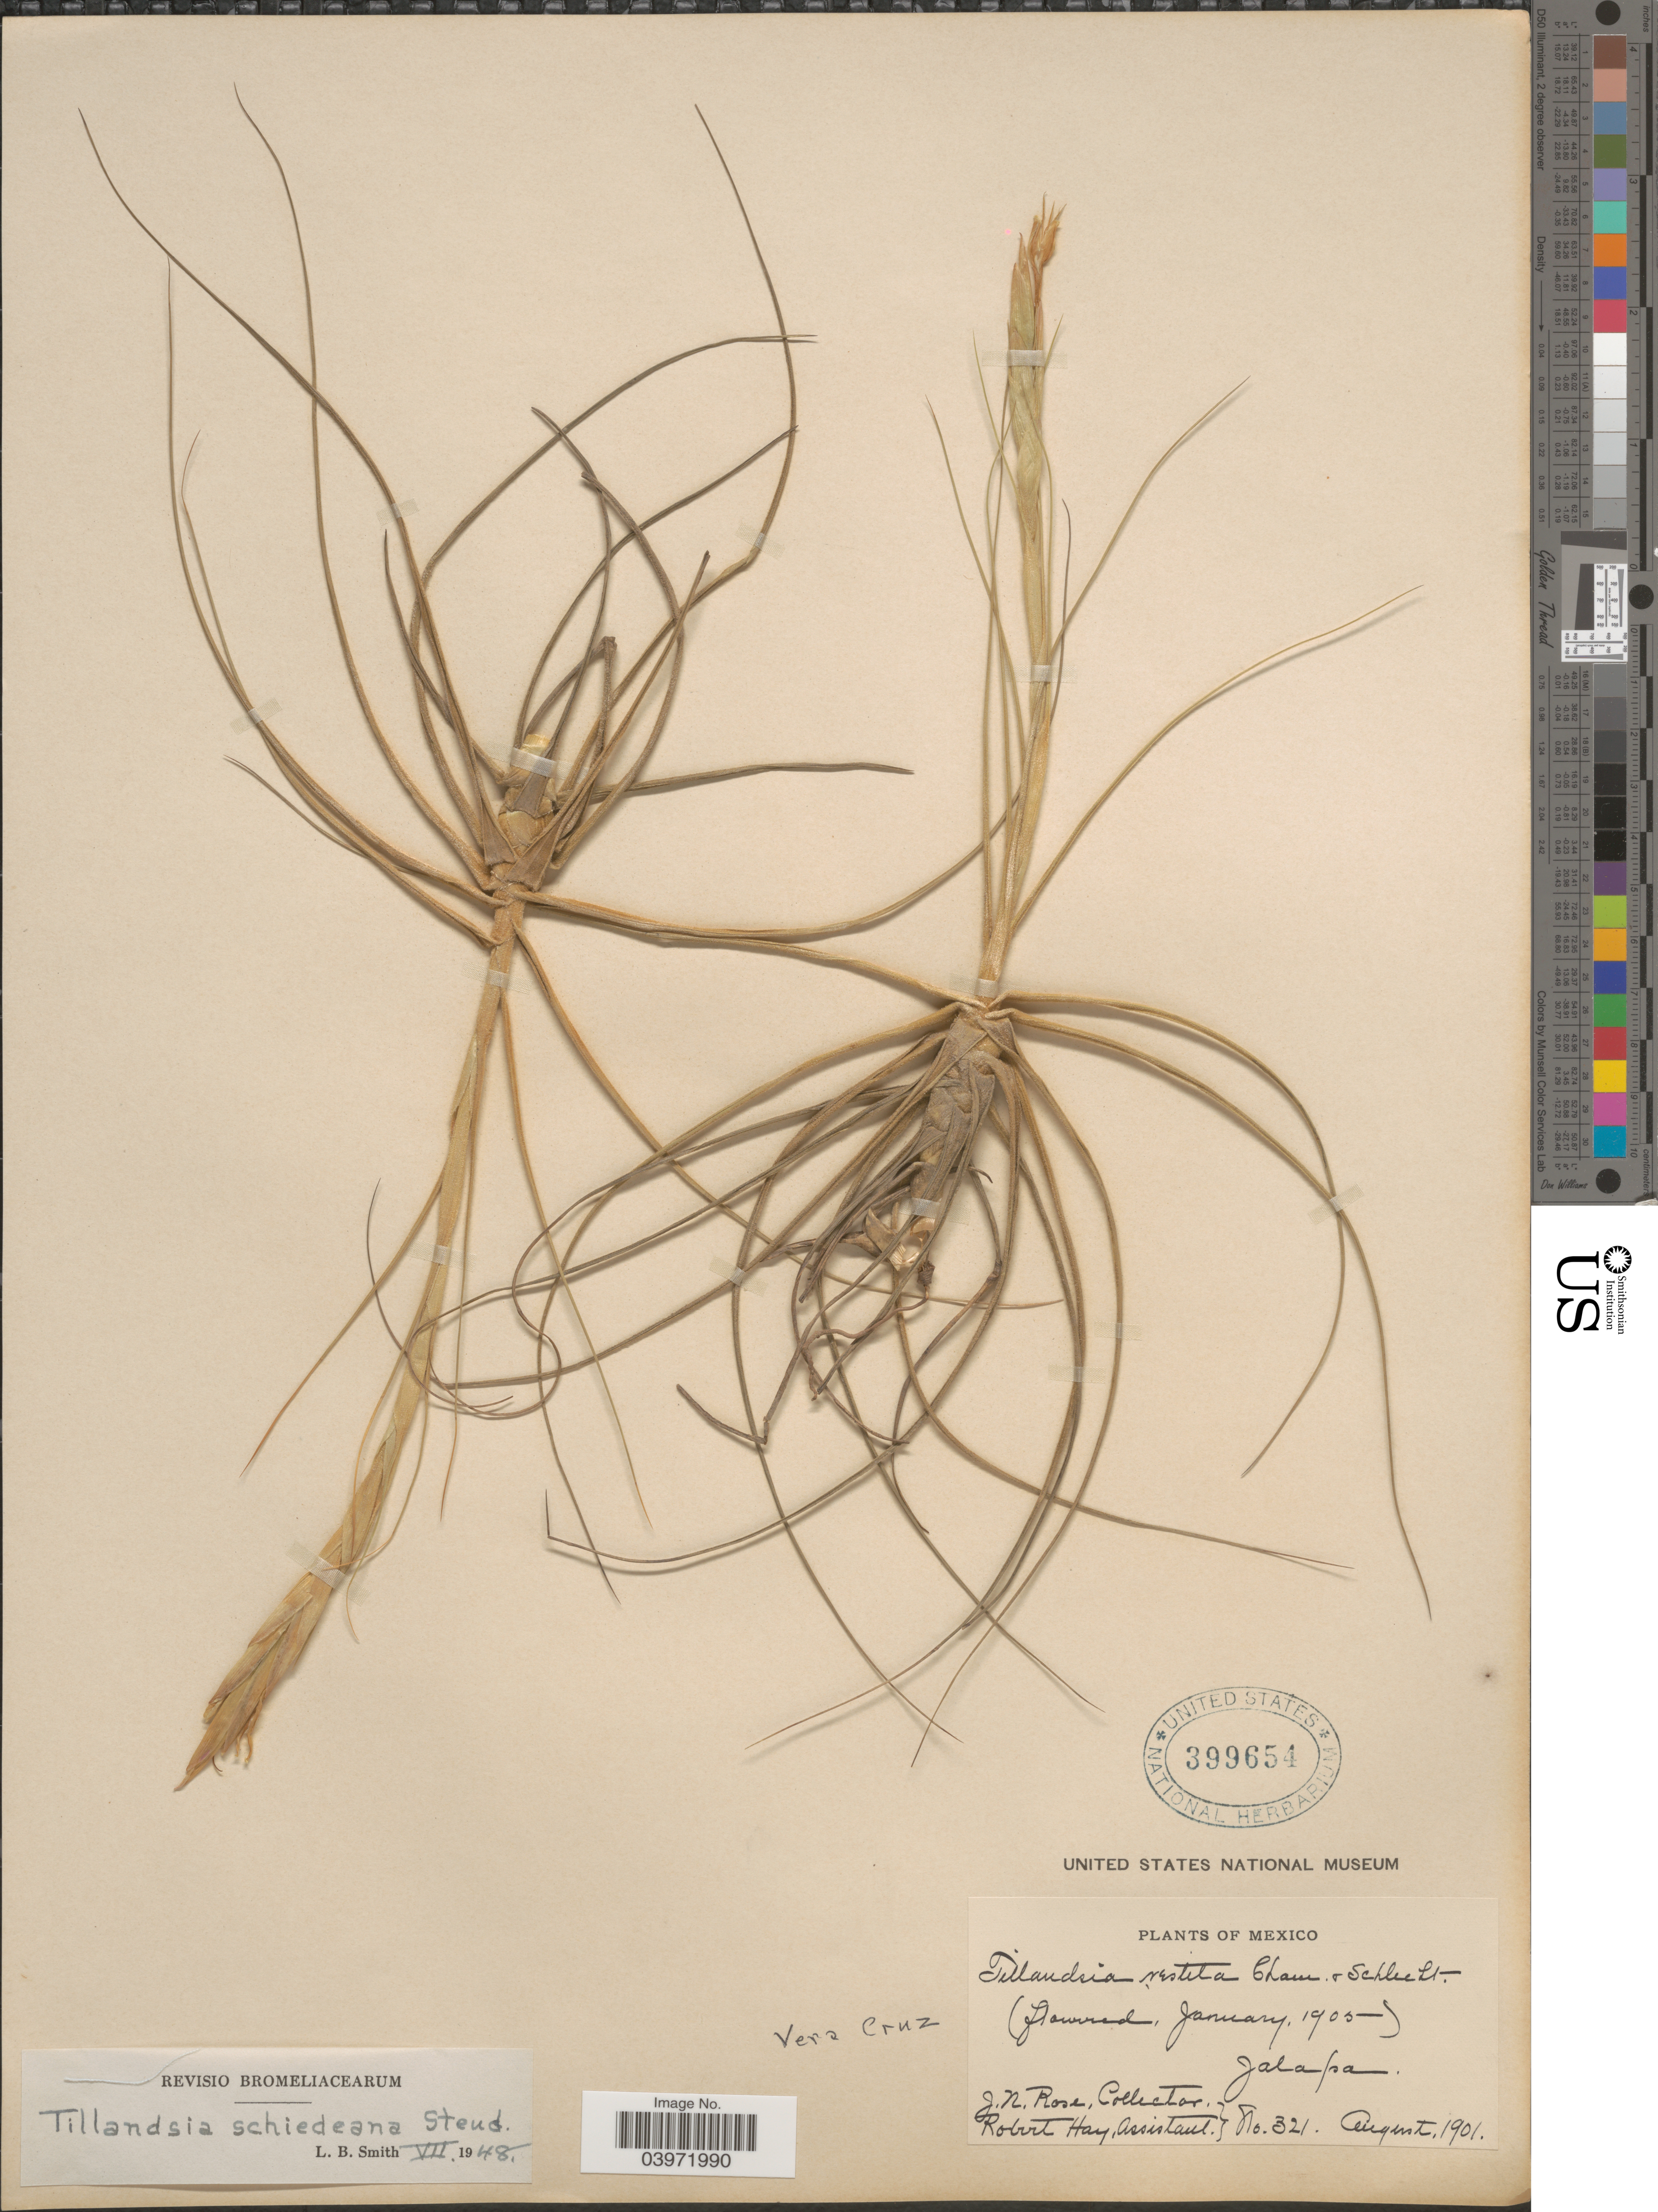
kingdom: Plantae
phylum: Tracheophyta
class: Liliopsida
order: Poales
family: Bromeliaceae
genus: Tillandsia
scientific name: Tillandsia schiedeana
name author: Steud.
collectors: J. N. Rose & R. Hay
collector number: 321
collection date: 1901-08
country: Mexico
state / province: Veracruz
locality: Vera Cruz. Jalapa.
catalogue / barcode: US 399654